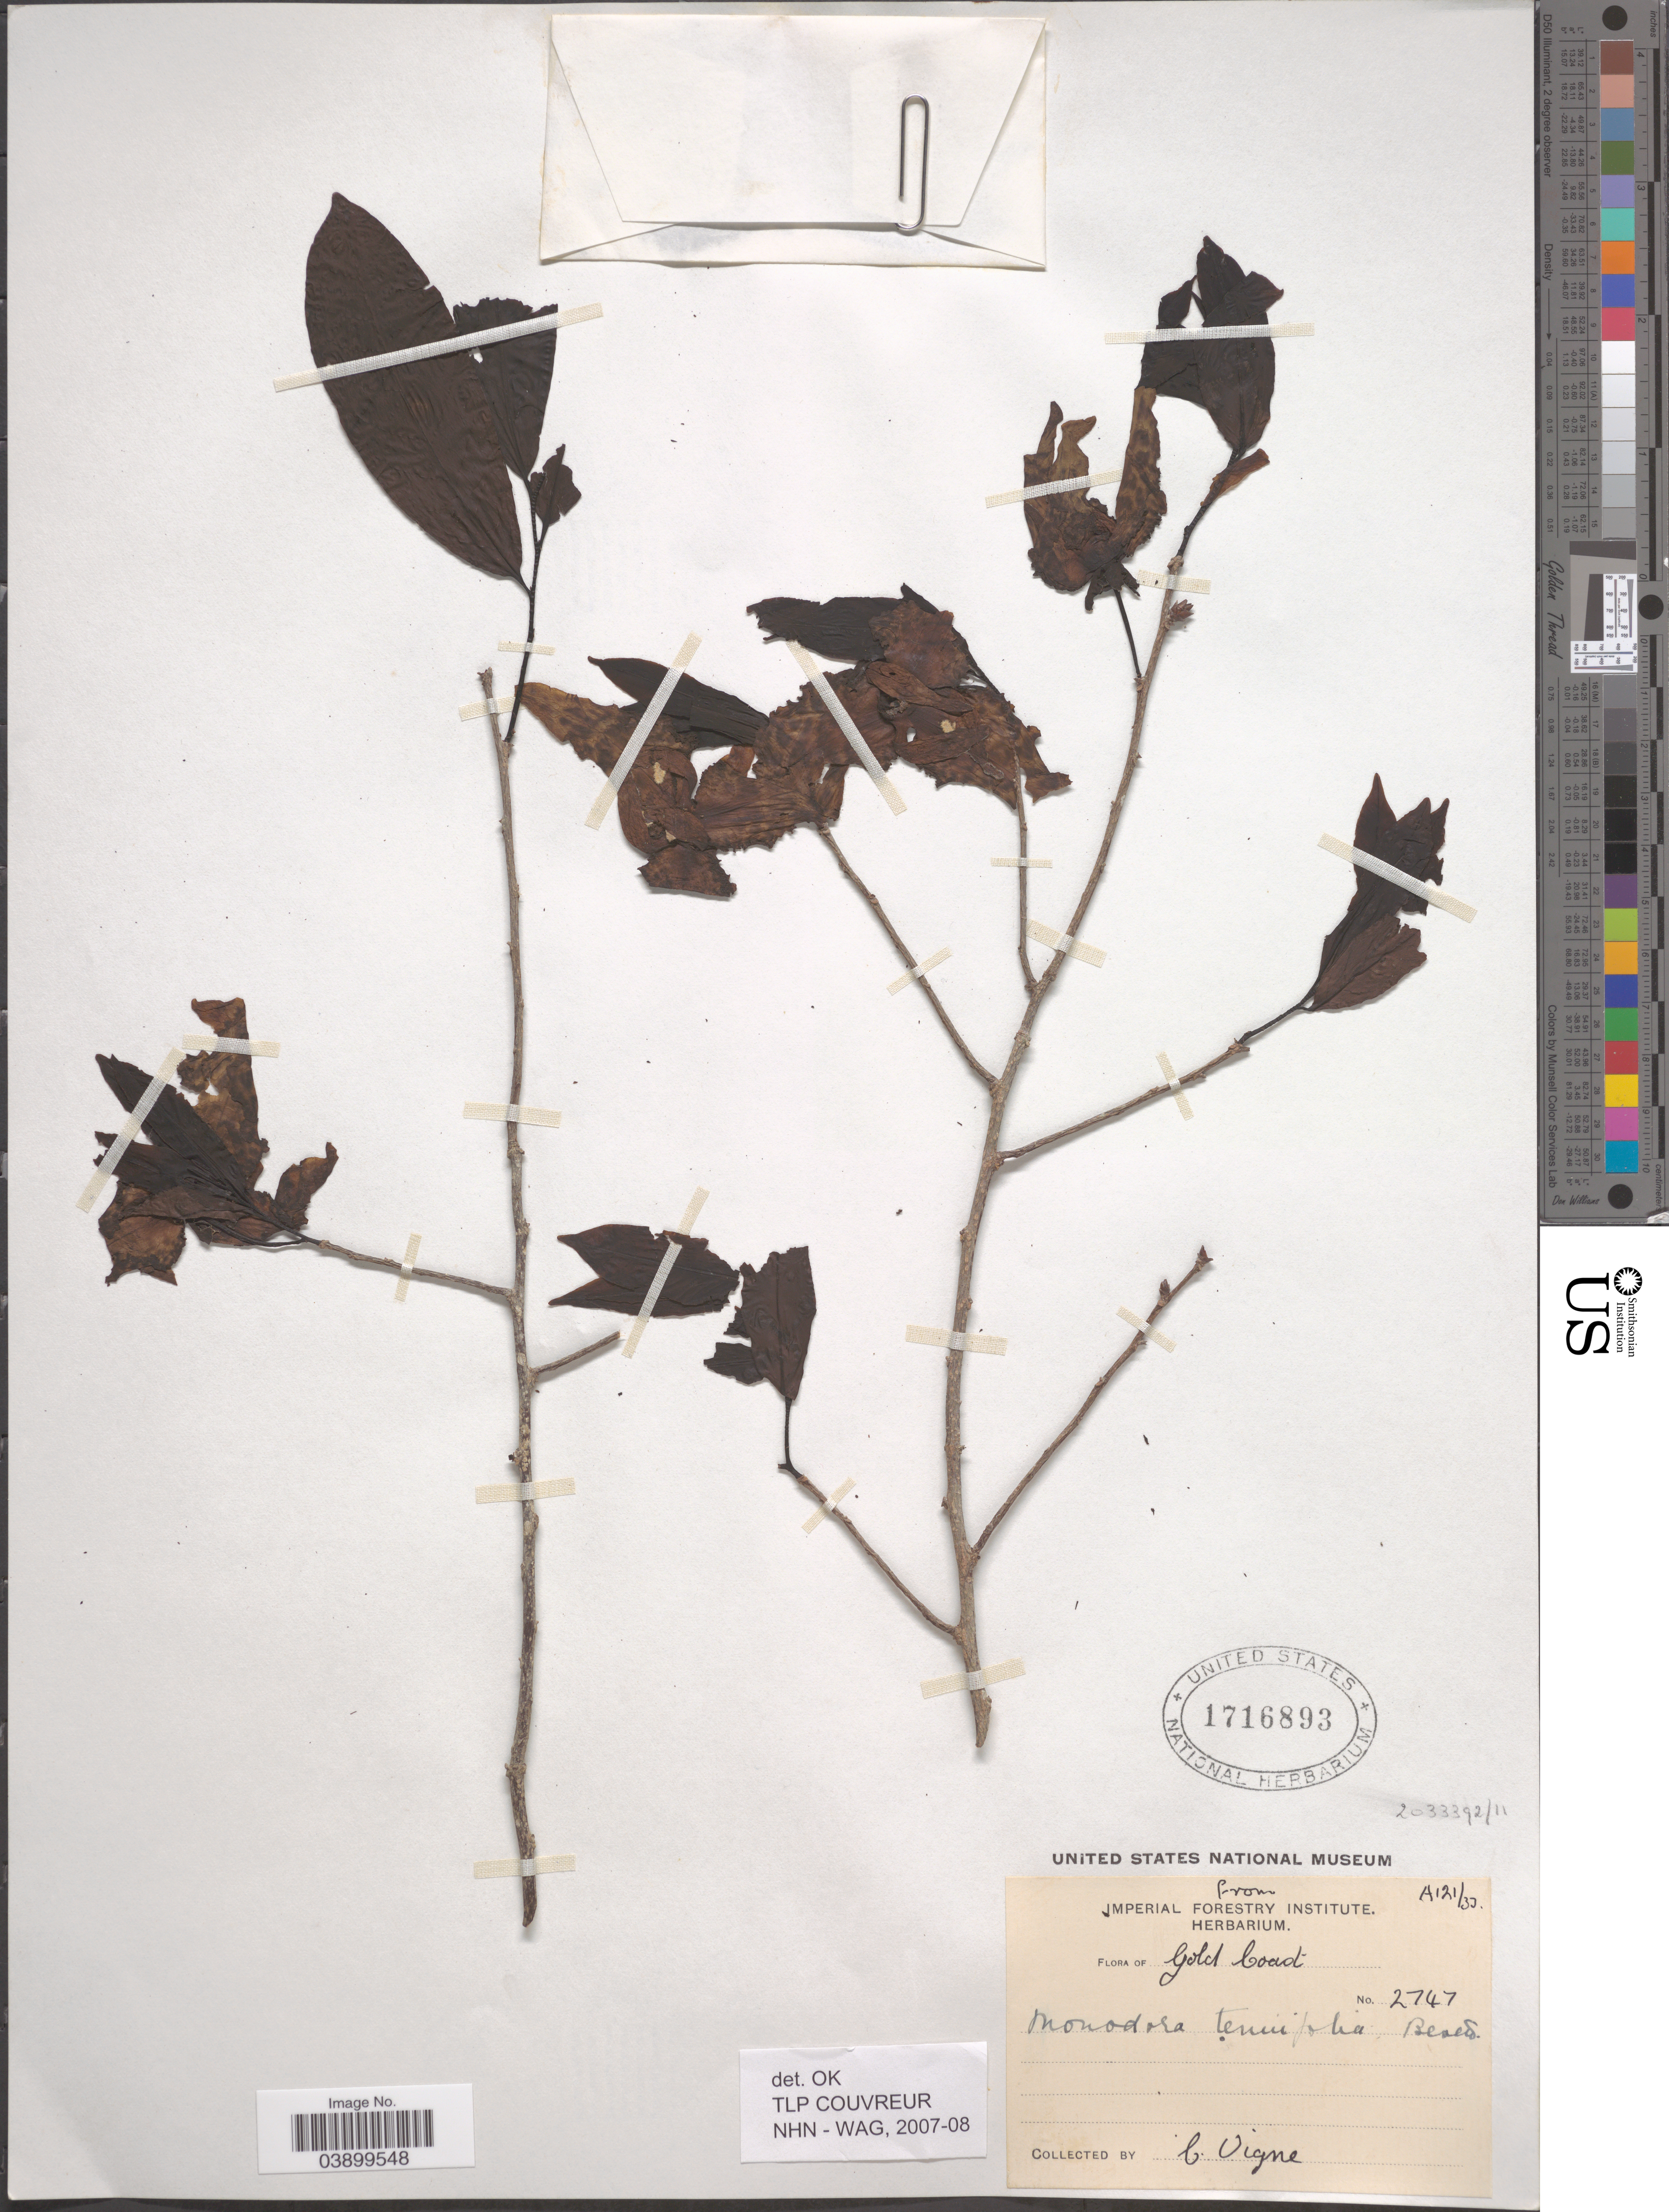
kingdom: Plantae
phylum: Tracheophyta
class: Magnoliopsida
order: Magnoliales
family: Annonaceae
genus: Monodora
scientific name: Monodora tenuifolia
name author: Benth.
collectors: C. Vigne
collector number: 2747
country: Ghana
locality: Gold Coast.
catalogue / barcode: US 1716893